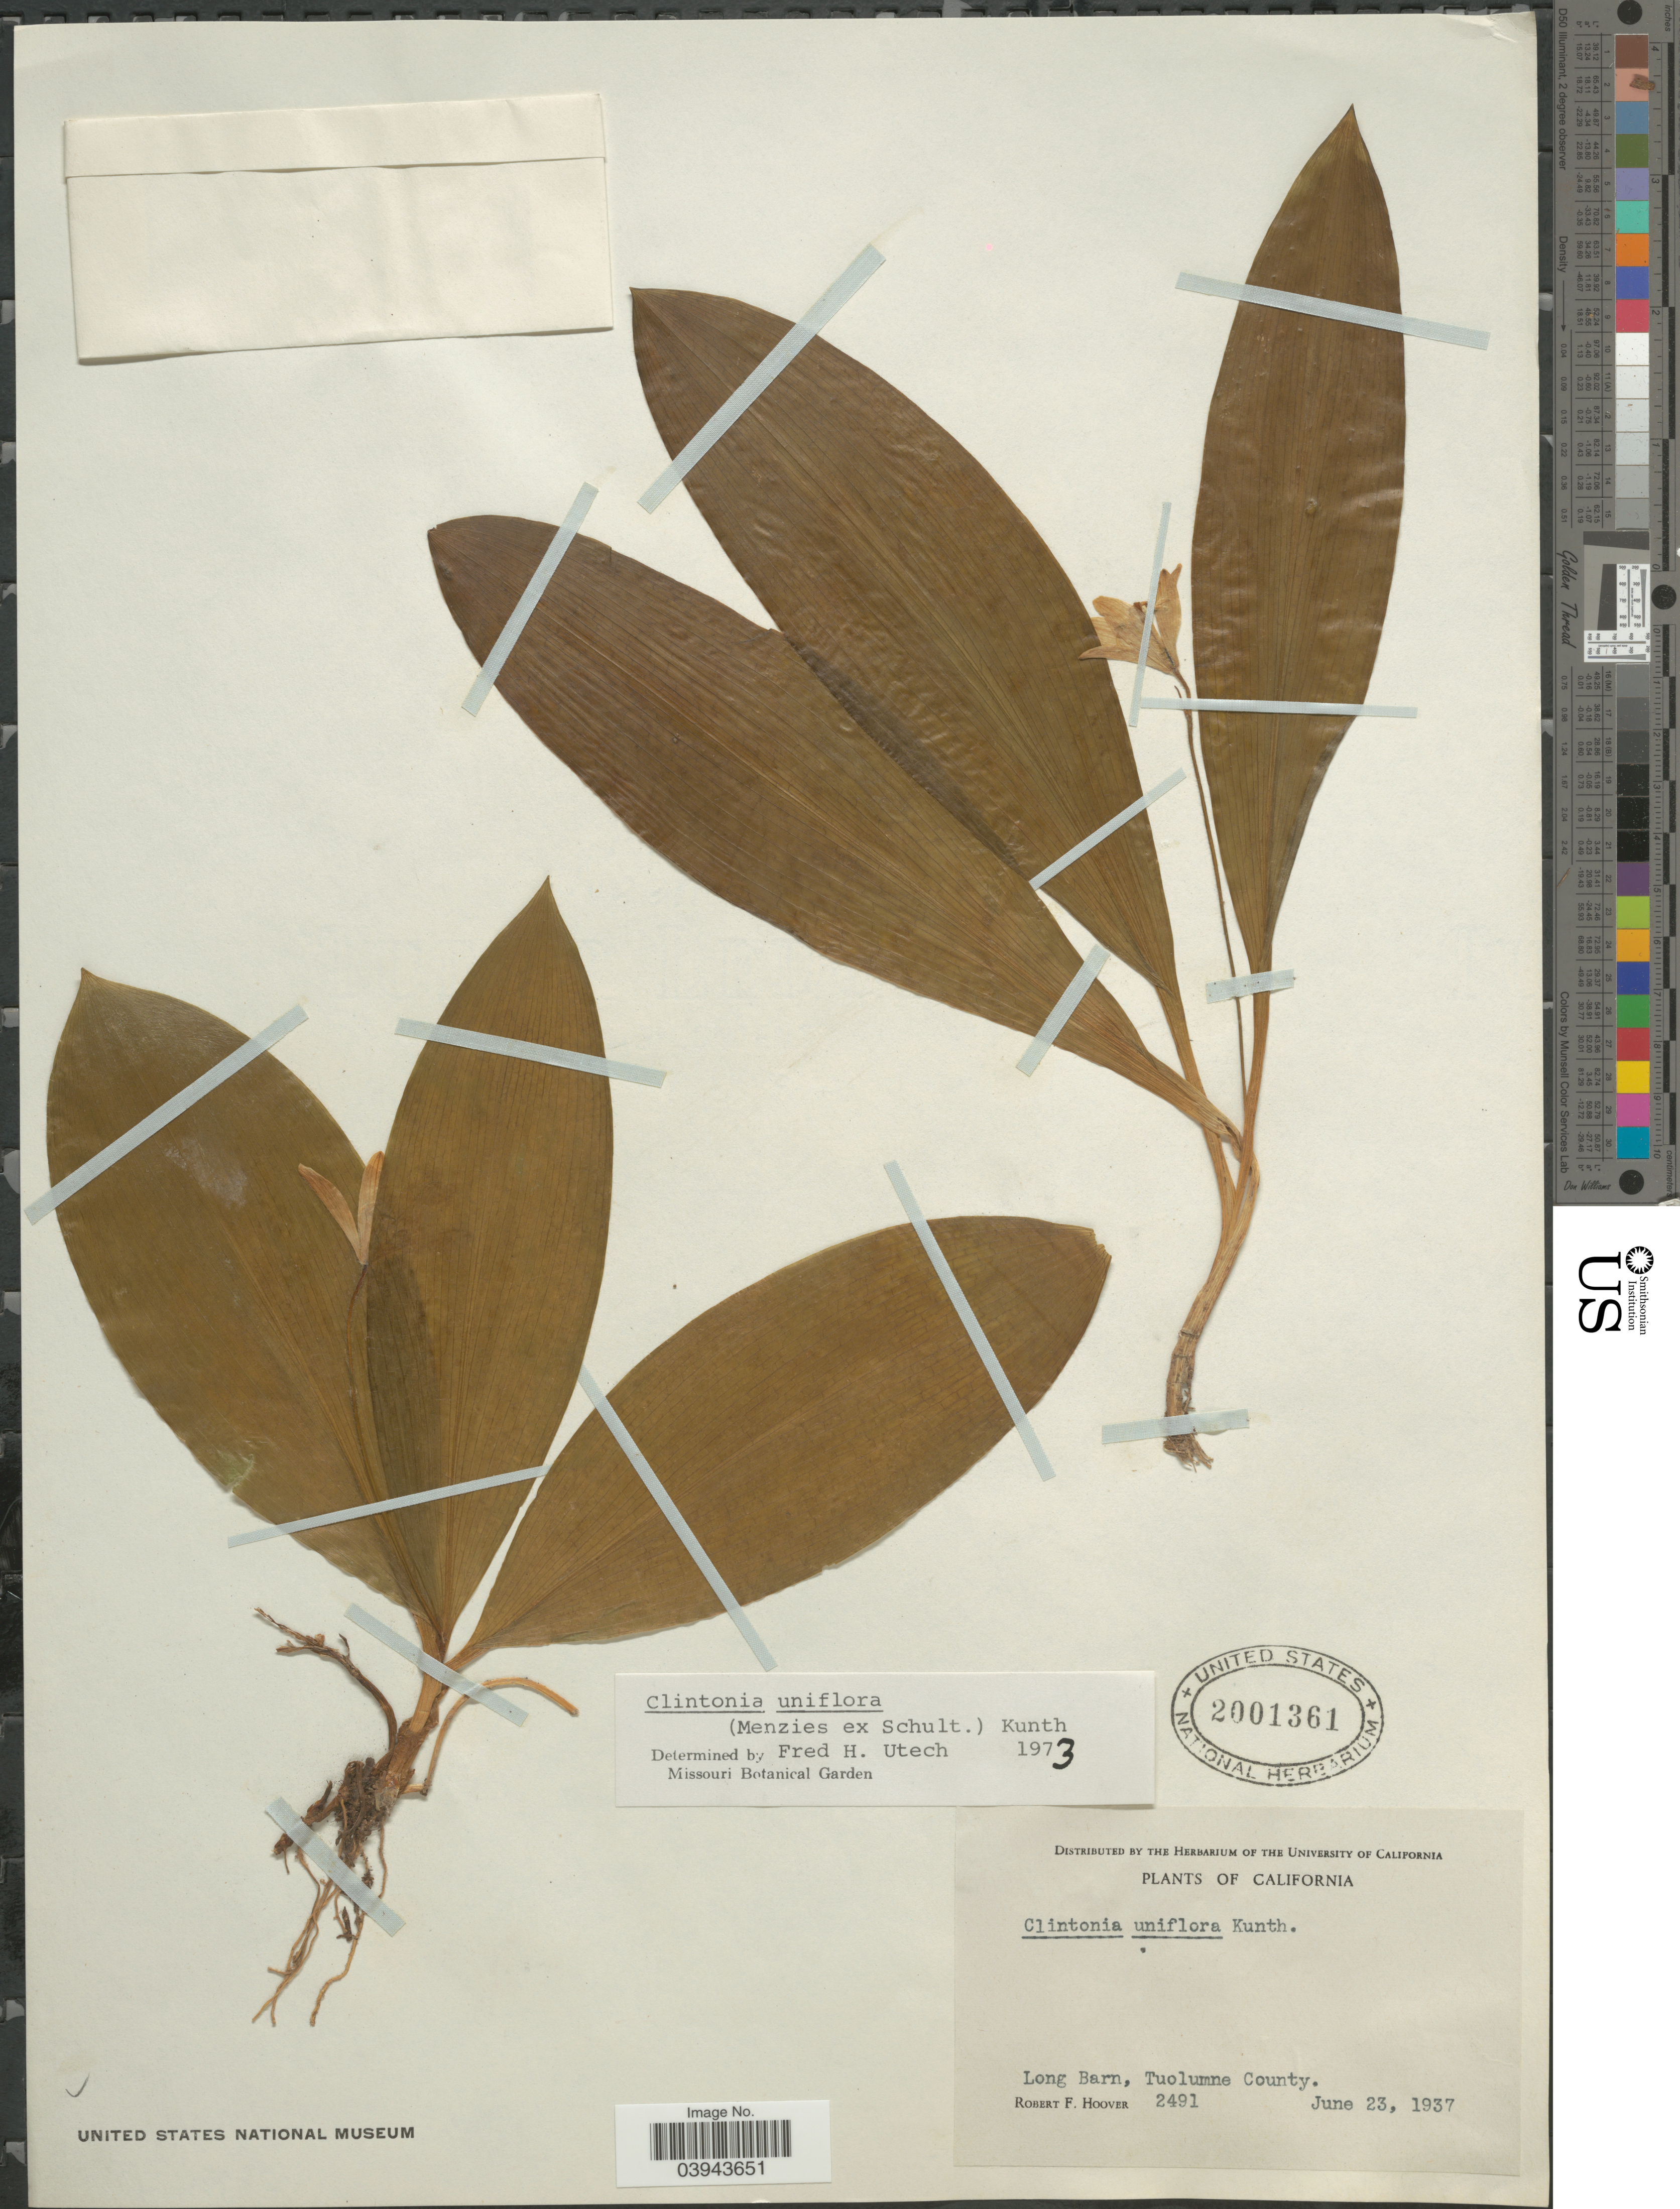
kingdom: Plantae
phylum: Tracheophyta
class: Liliopsida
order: Liliales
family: Liliaceae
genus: Clintonia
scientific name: Clintonia uniflora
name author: Kunth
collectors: R. F. Hoover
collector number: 2491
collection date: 1937-06-23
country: United States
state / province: California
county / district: Tuolumne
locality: Long Barn, Tuolumne County.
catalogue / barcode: US 2001361